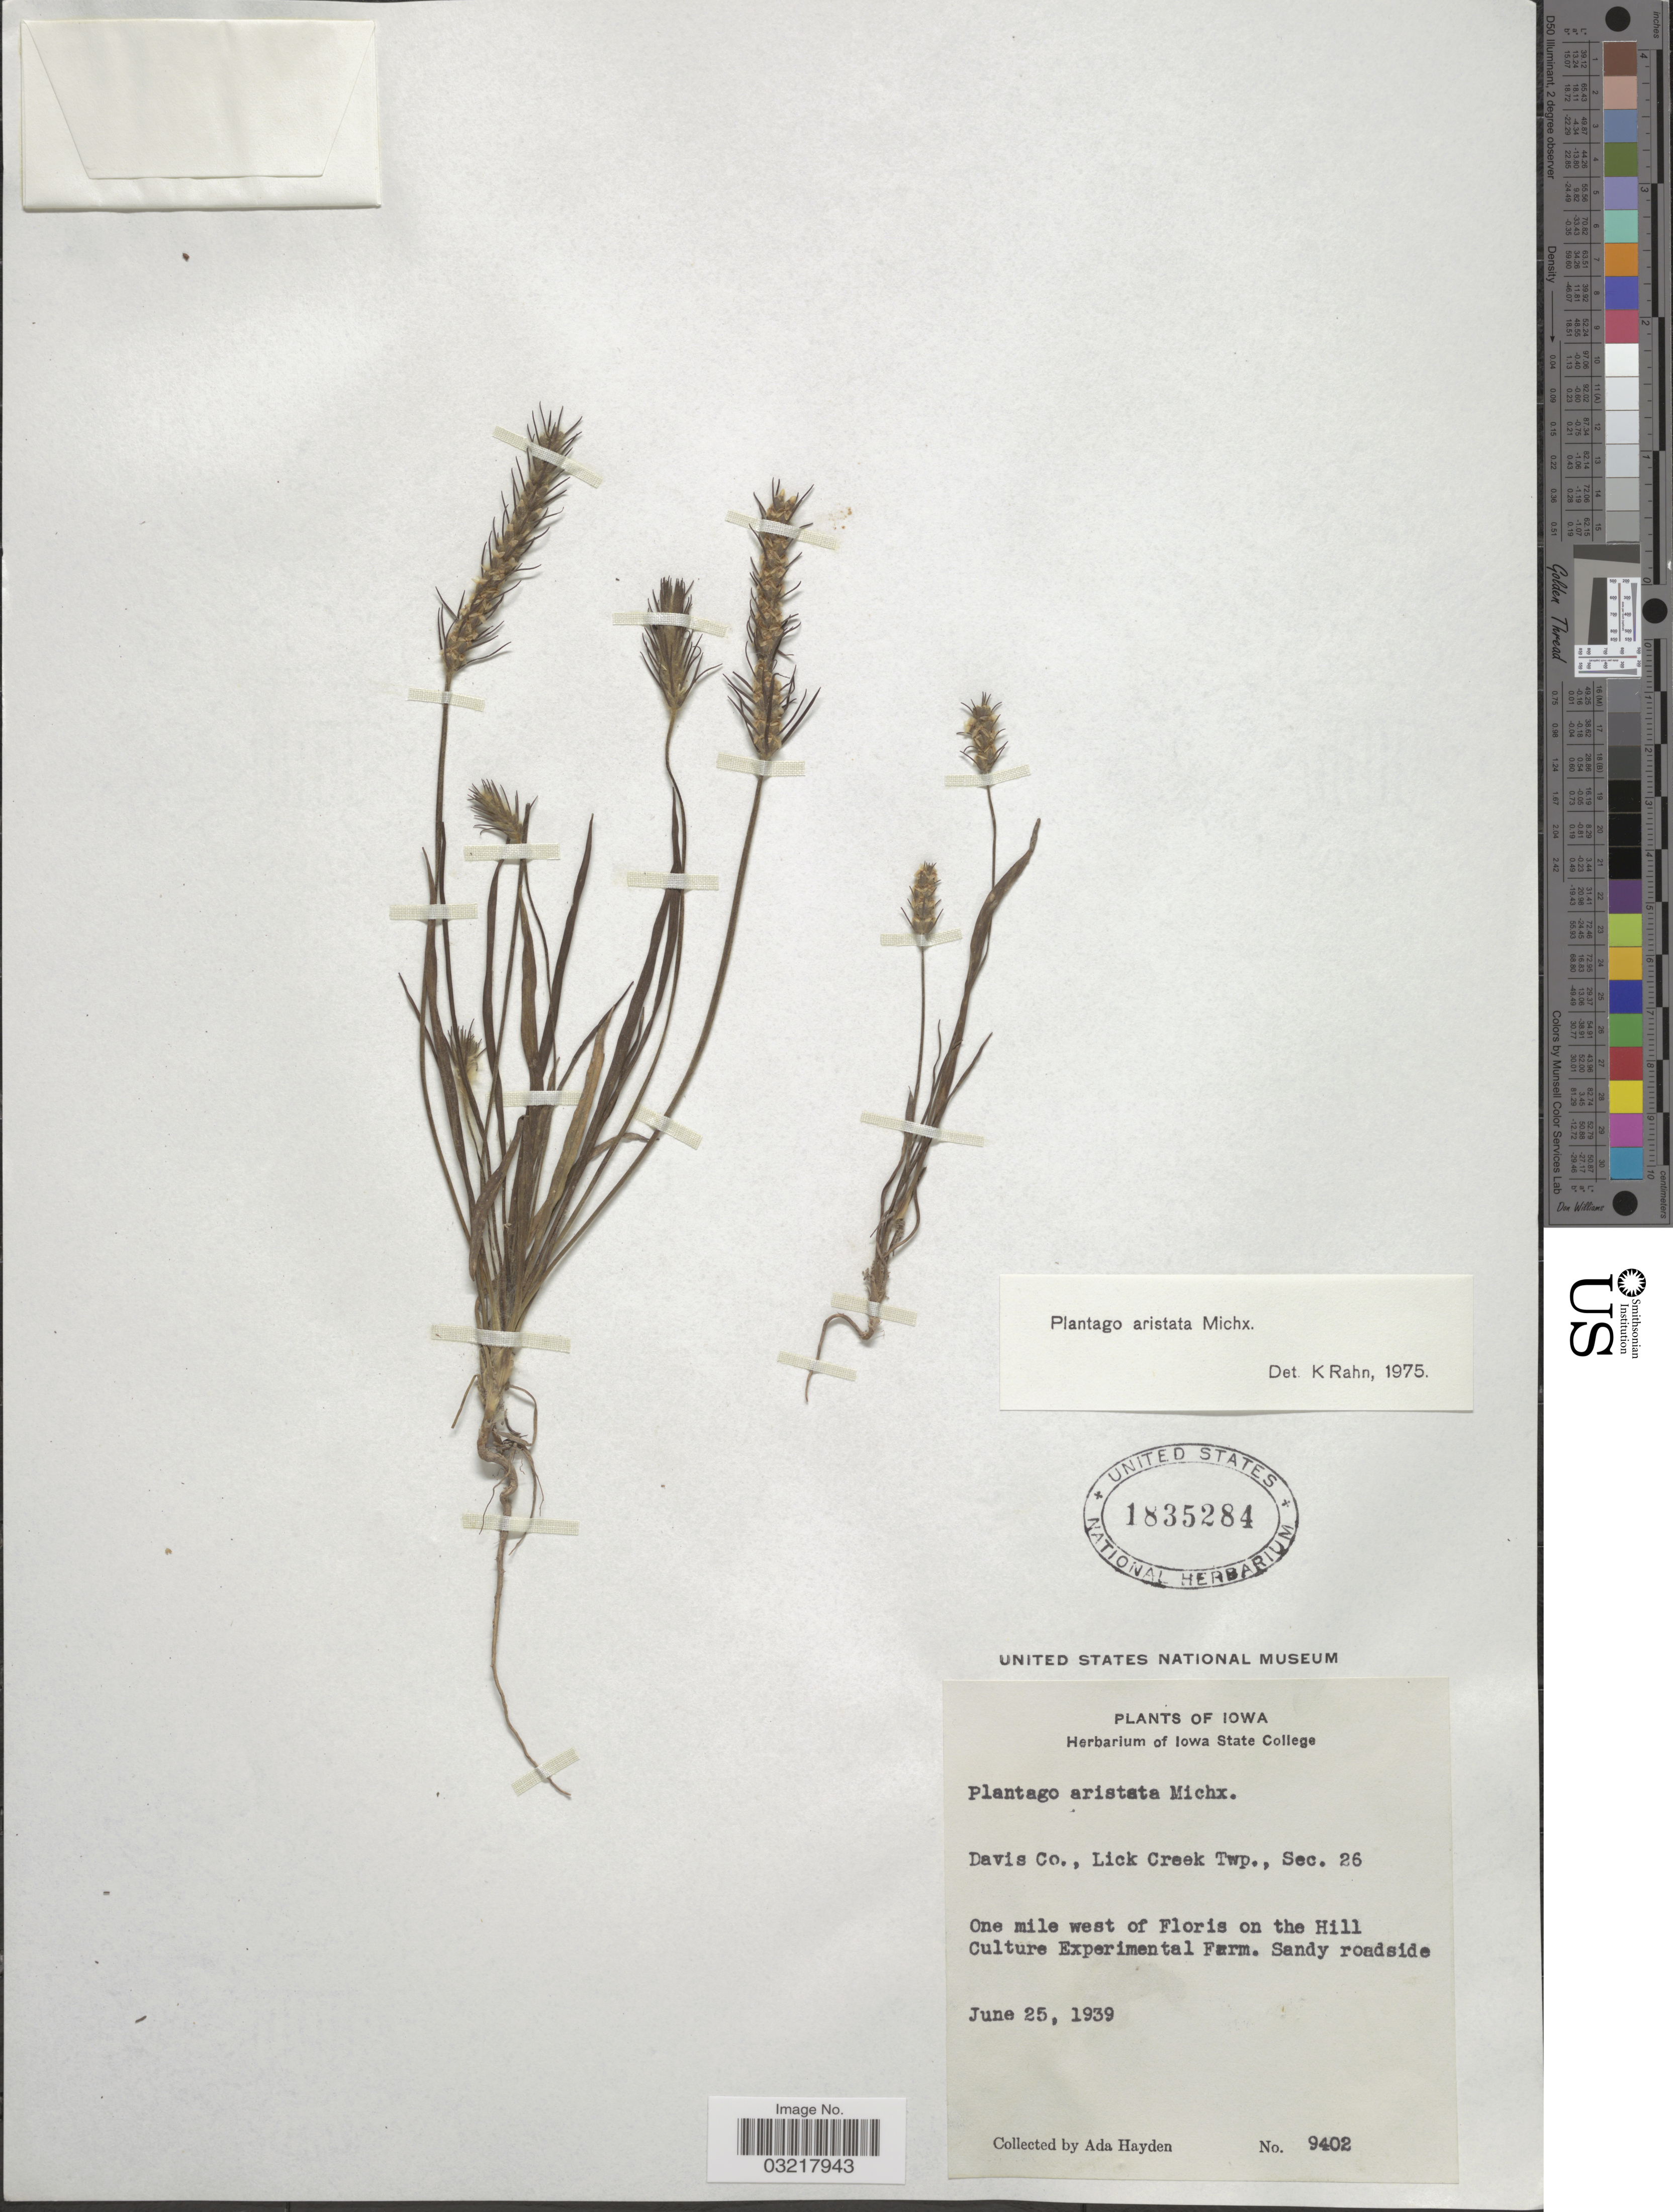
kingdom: Plantae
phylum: Tracheophyta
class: Magnoliopsida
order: Lamiales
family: Plantaginaceae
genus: Plantago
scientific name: Plantago aristata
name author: Michx.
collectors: Ada Hayden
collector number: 9402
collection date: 1939-06-25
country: United States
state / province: Iowa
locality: Davis Co., Lick Creek Twp., Sec. 26. One mile west of Floris on the Hill Culture Experimental Farm.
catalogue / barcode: US 1835284